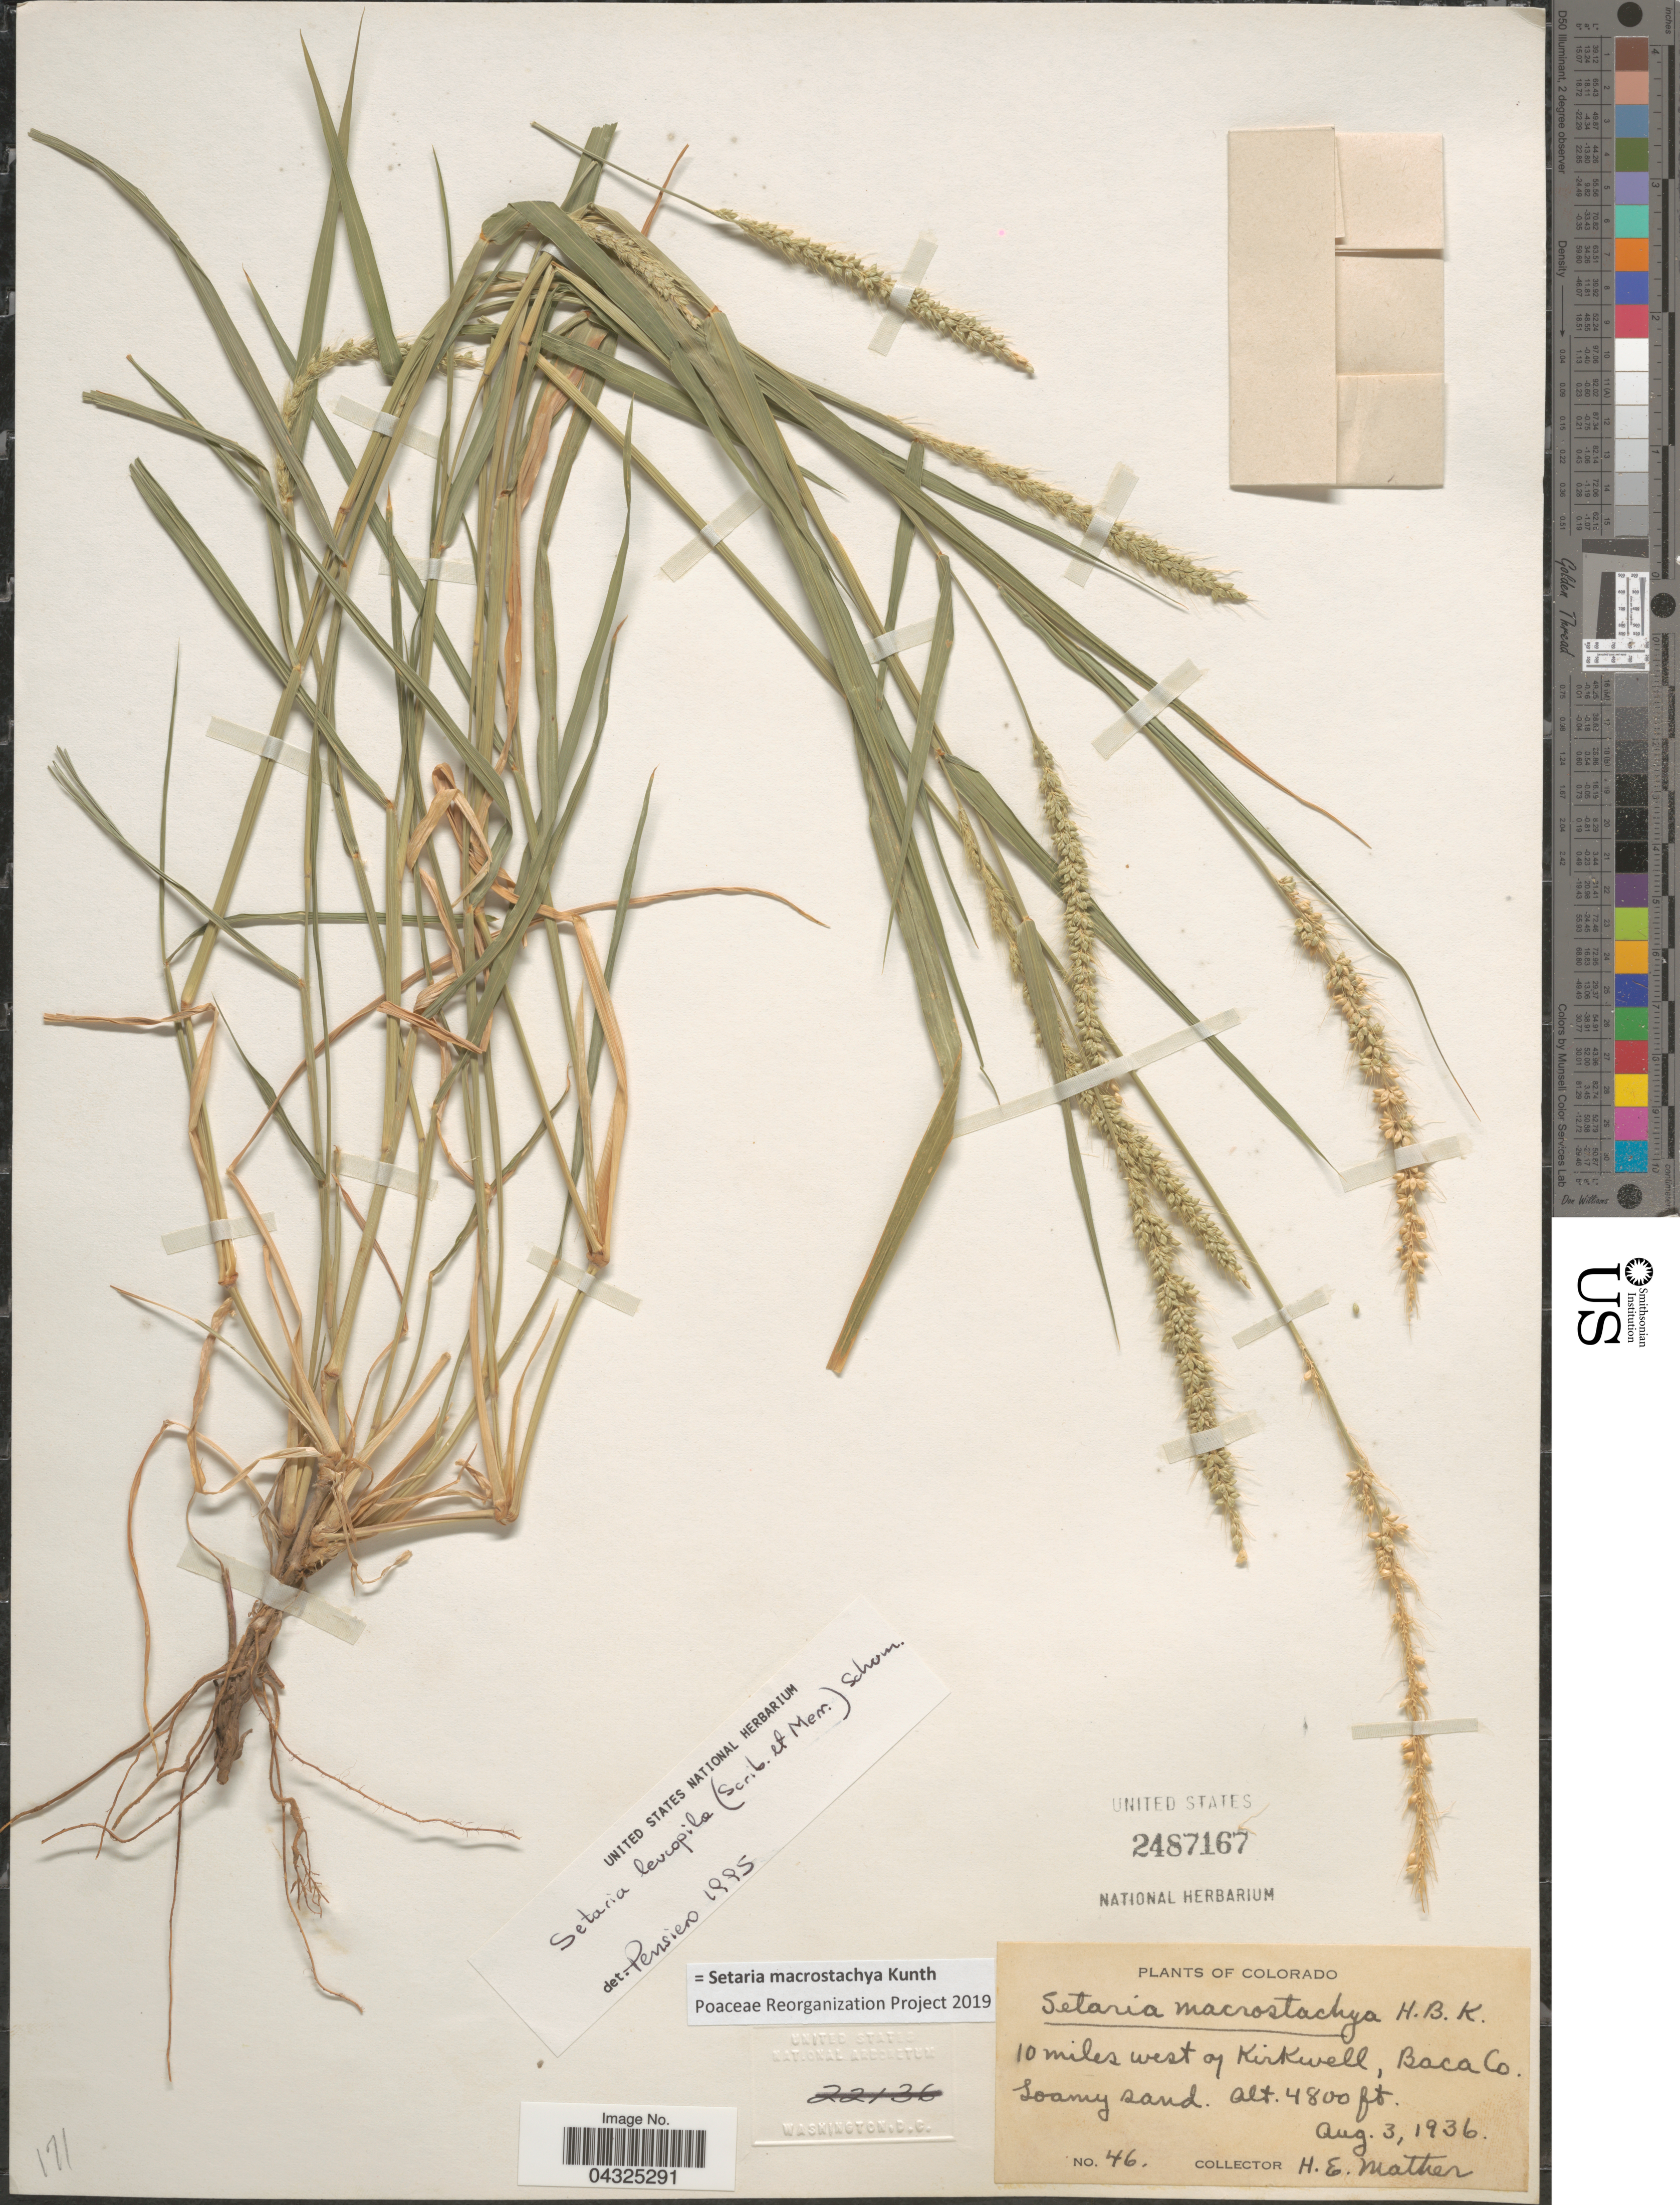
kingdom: Plantae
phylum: Tracheophyta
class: Liliopsida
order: Poales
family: Poaceae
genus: Setaria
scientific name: Setaria macrostachya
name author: Kunth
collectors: H. Mather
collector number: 46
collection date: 1936-08-03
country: United States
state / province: Colorado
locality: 10 miles west of Kirkwell, Baca Co.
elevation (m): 1463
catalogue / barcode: US 2487167